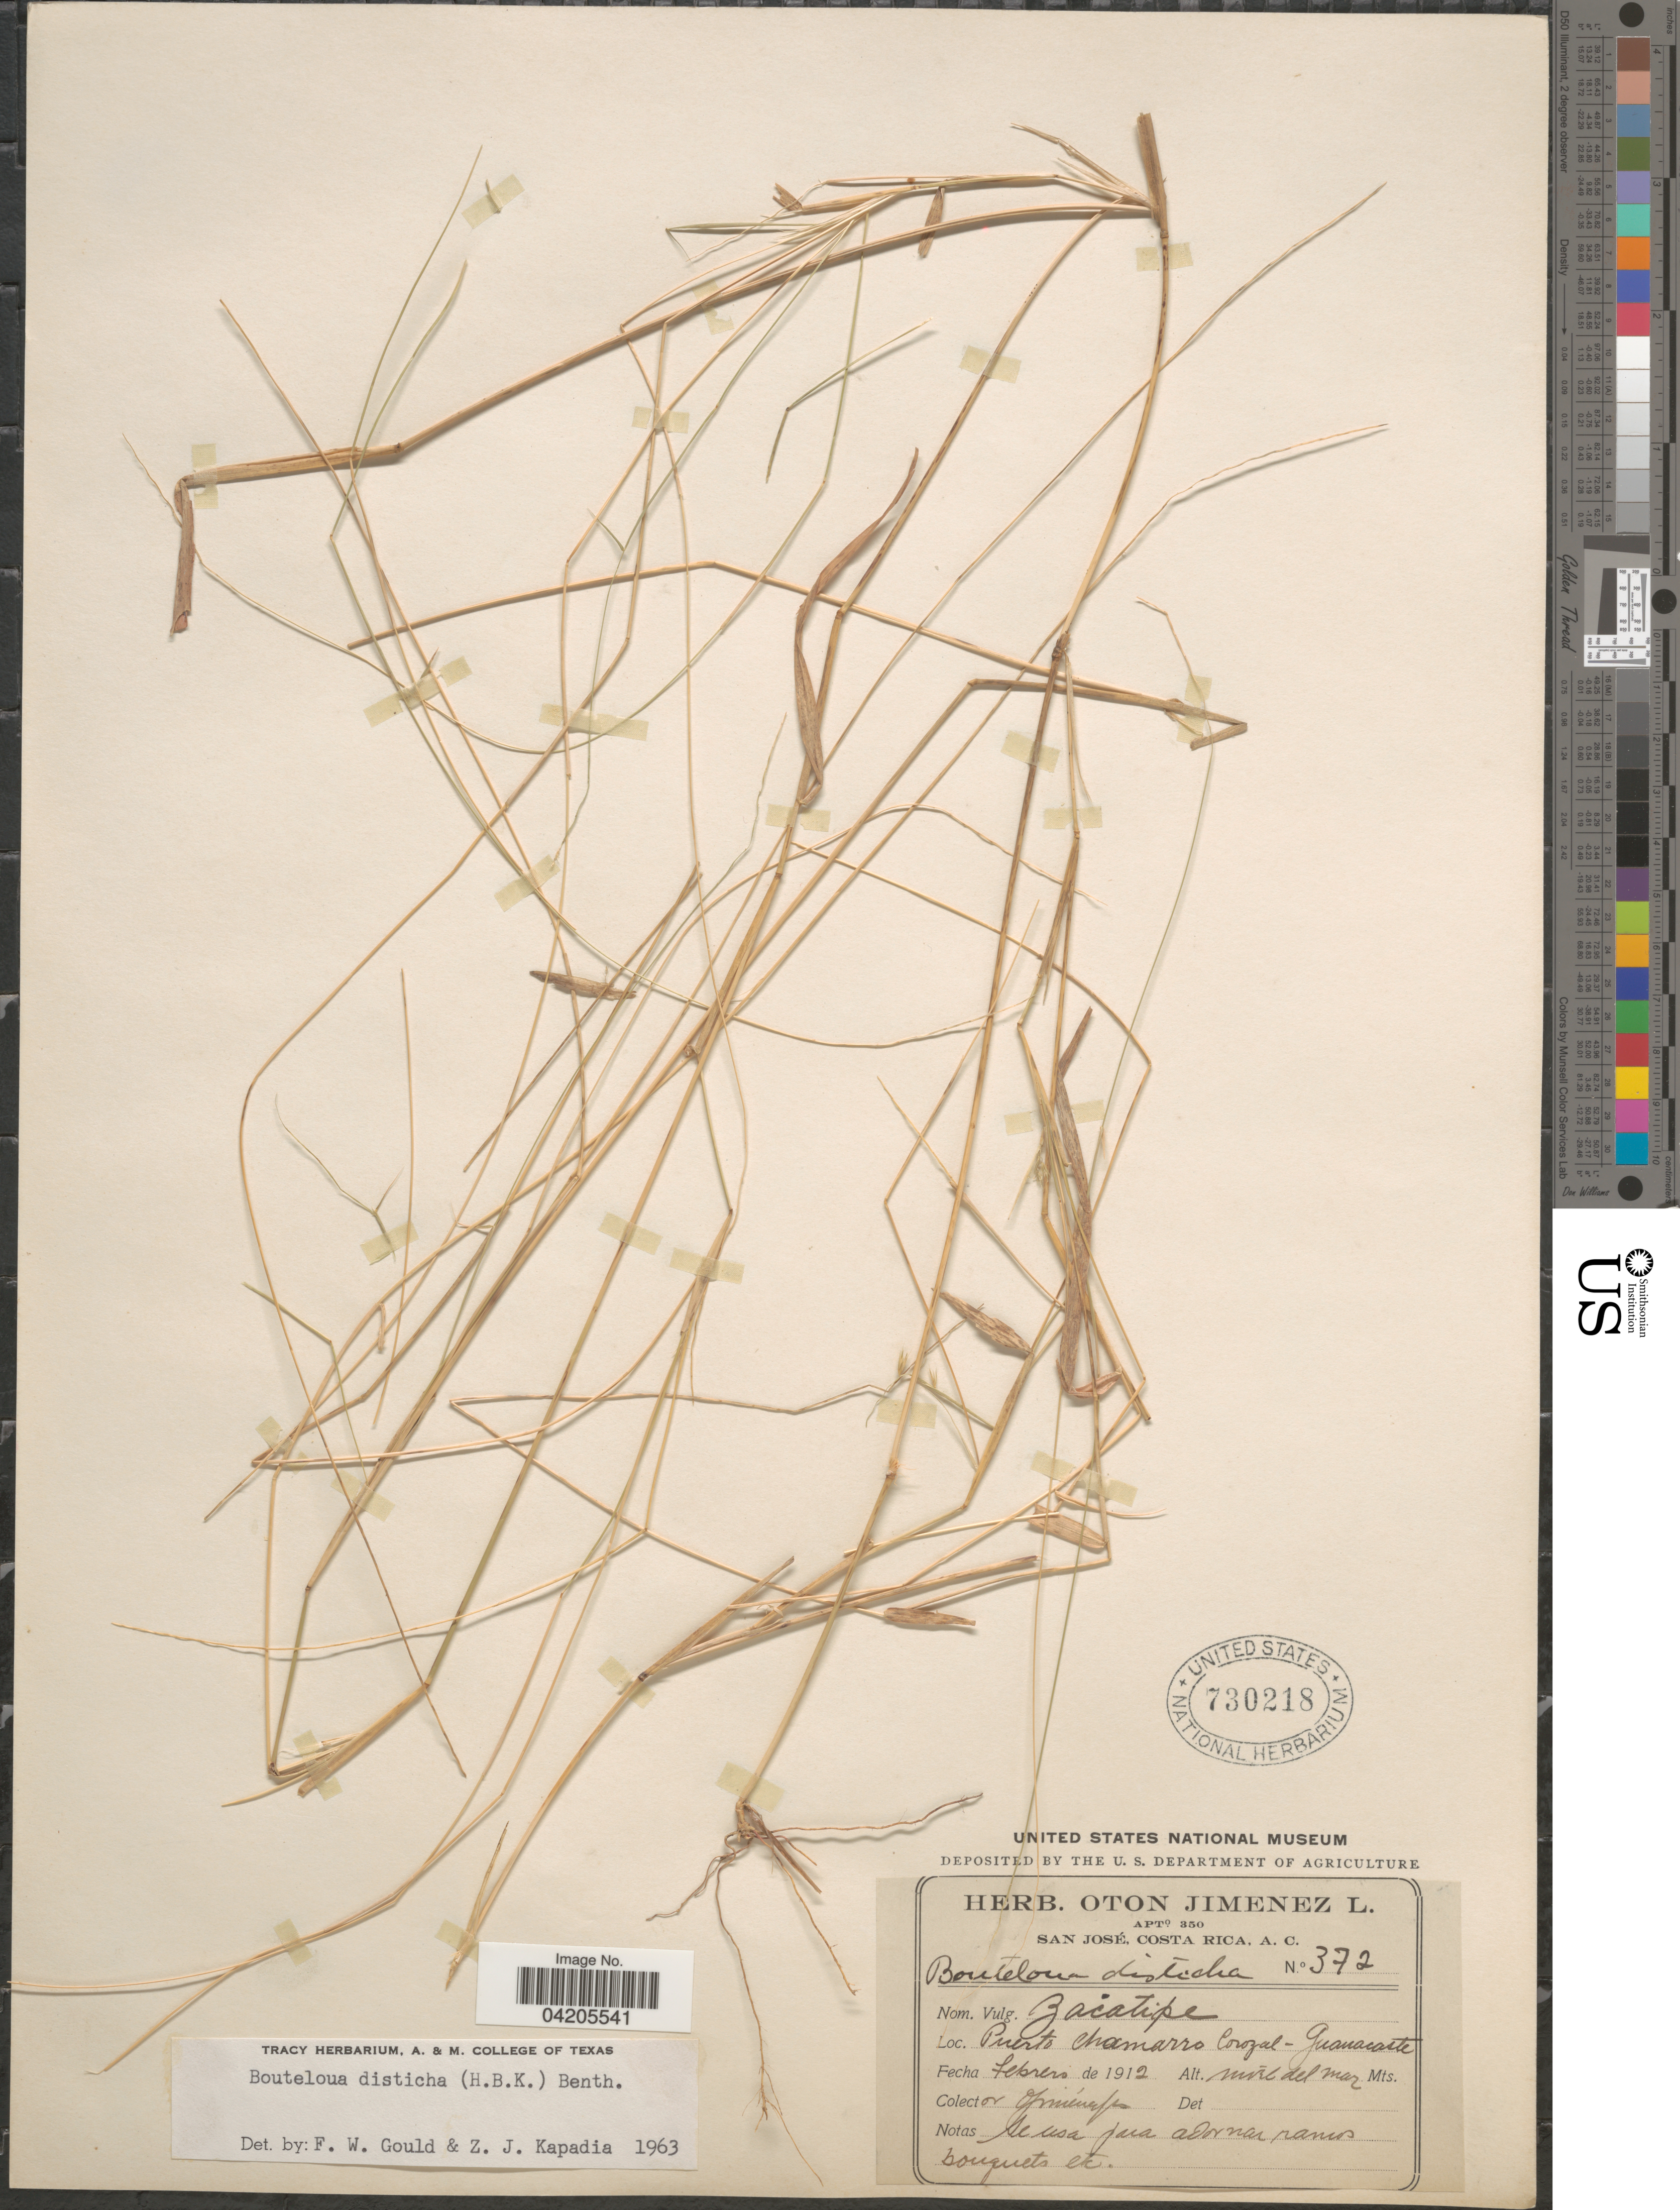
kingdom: Plantae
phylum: Tracheophyta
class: Liliopsida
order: Poales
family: Poaceae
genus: Bouteloua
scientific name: Bouteloua disticha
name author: (Kunth) Benth.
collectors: O. Jiménez L.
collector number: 372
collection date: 1912-02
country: Costa Rica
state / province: Guanacaste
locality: Puerto Chamarro Corozal.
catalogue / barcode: US 730218